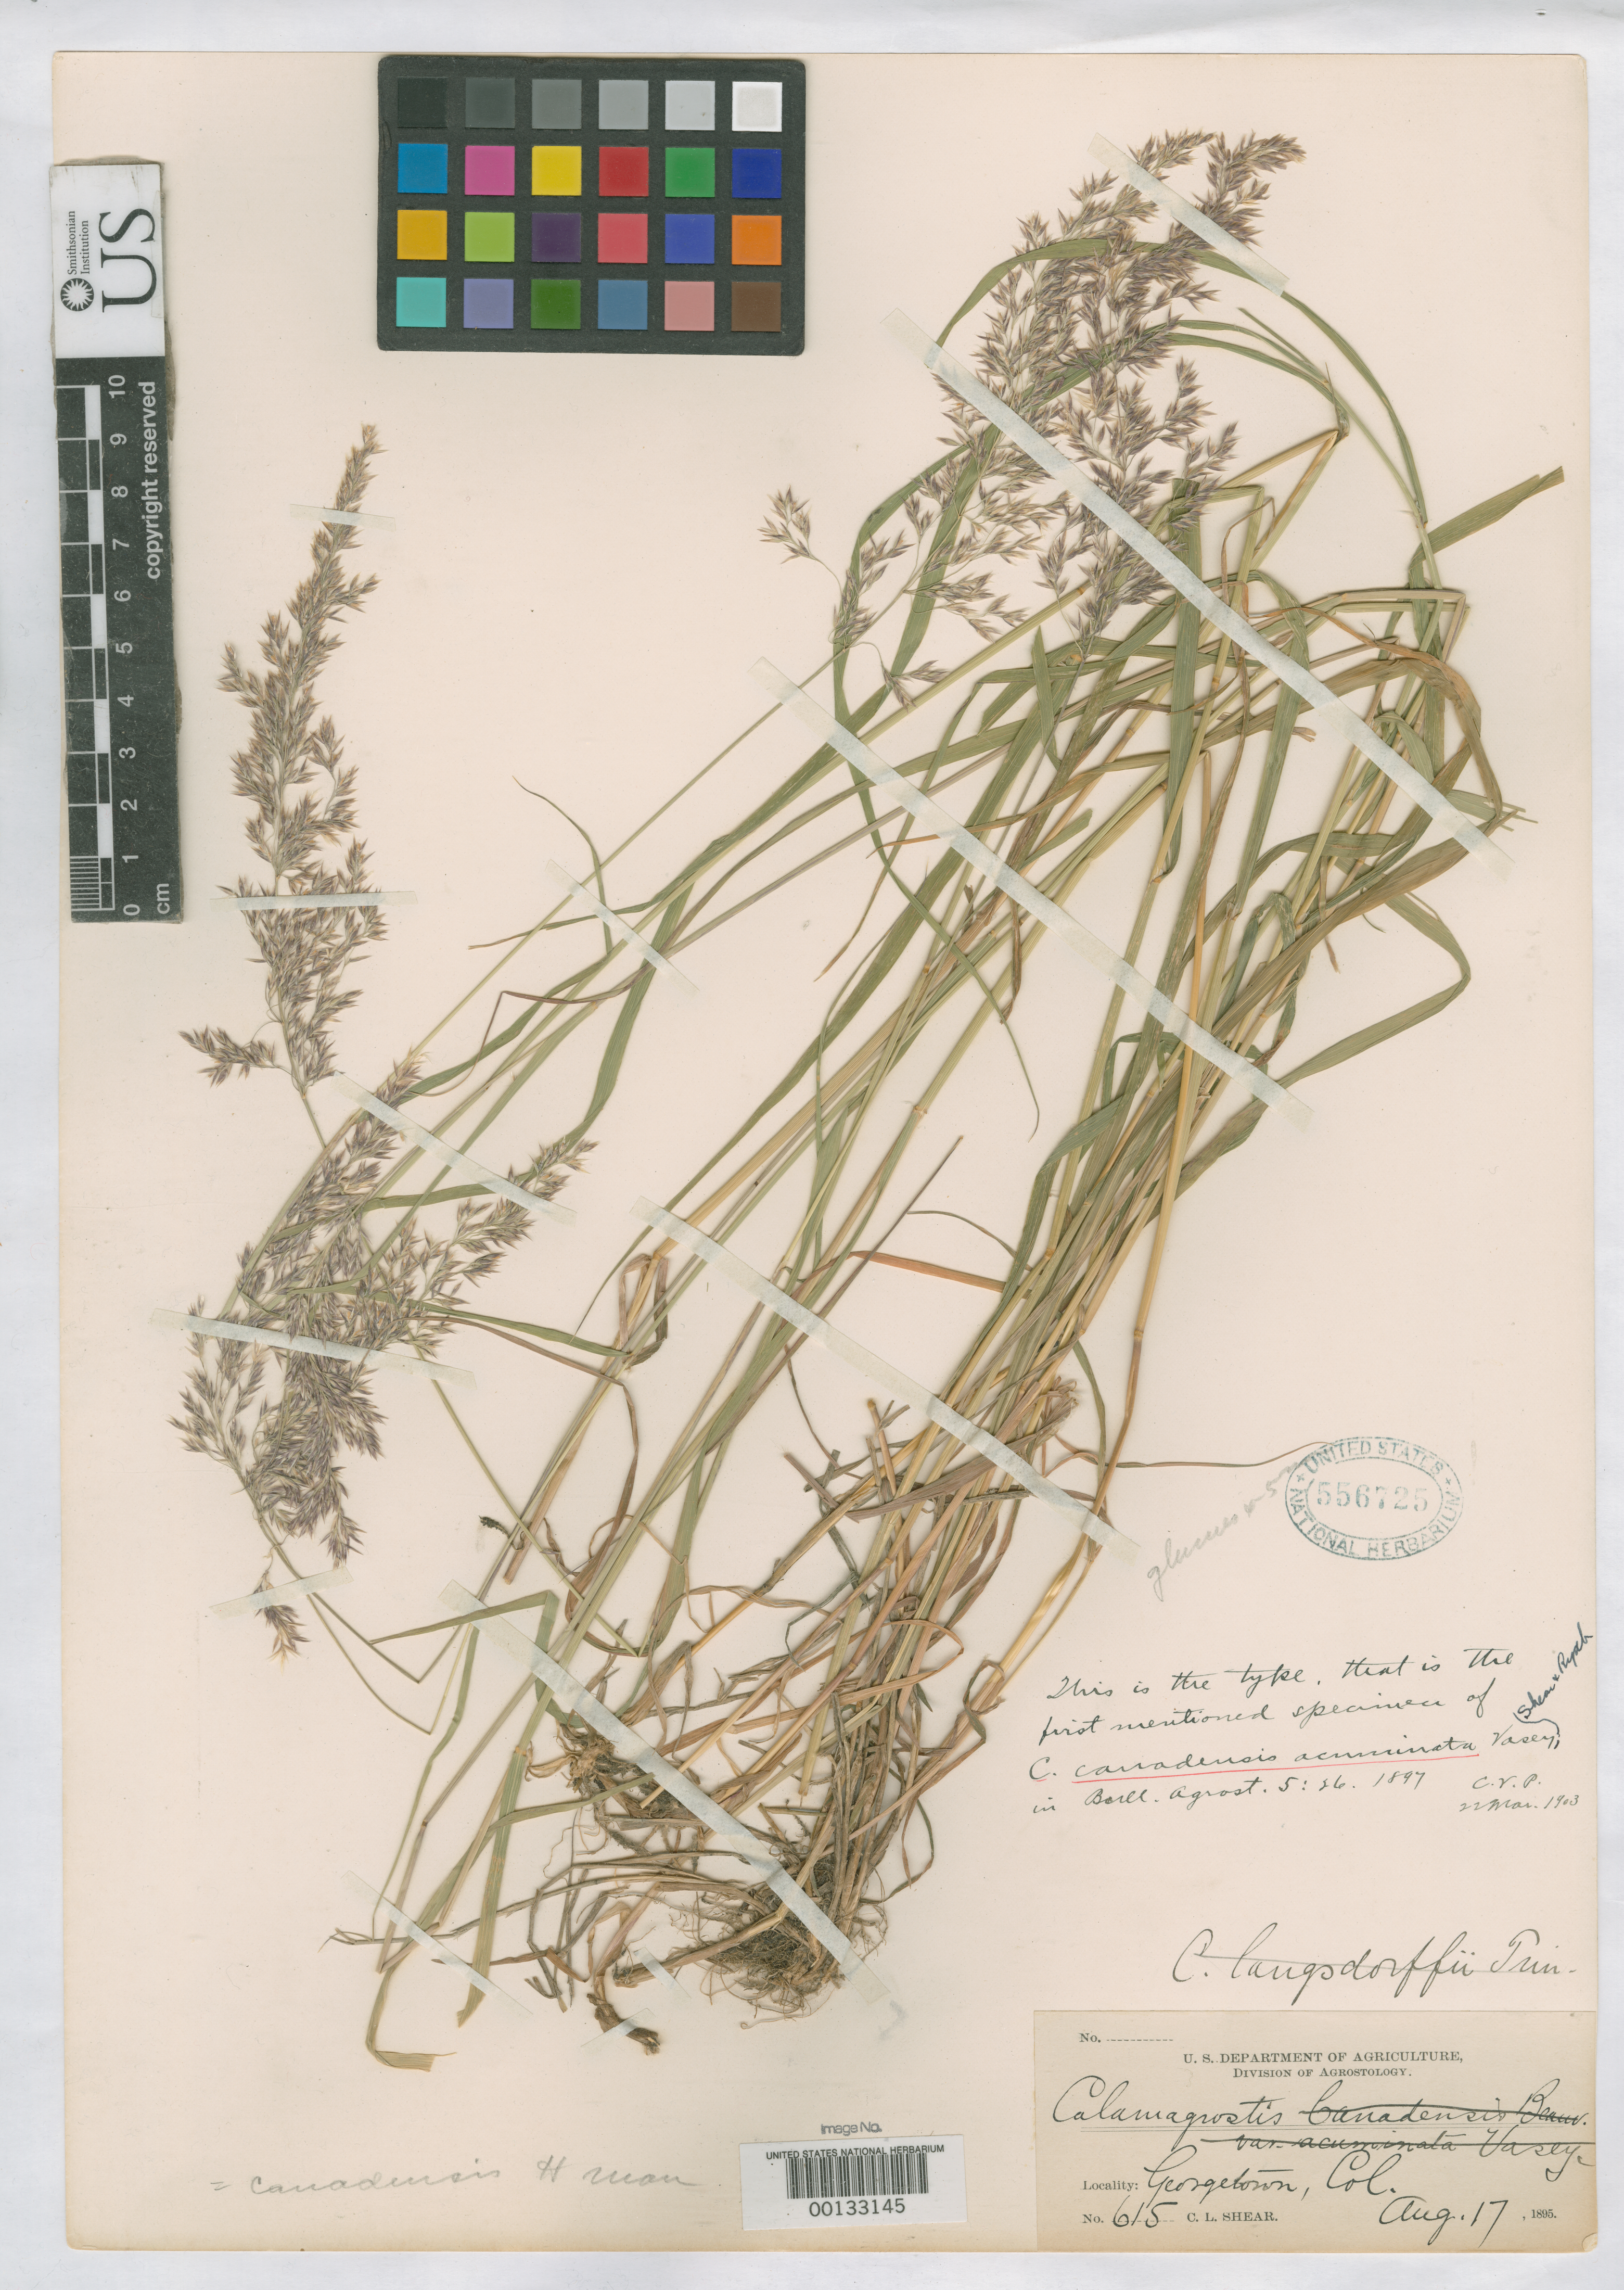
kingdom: Plantae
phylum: Tracheophyta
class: Liliopsida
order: Poales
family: Poaceae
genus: Calamagrostis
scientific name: Calamagrostis canadensis var. acuminata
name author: Vasey ex Shear & Rydb.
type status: Syntype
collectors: C. L. Shear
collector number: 615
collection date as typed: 17 Aug 1895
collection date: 1895-08-17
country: United States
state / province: Colorado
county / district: Clear Creek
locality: Georgetown.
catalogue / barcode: US 556725